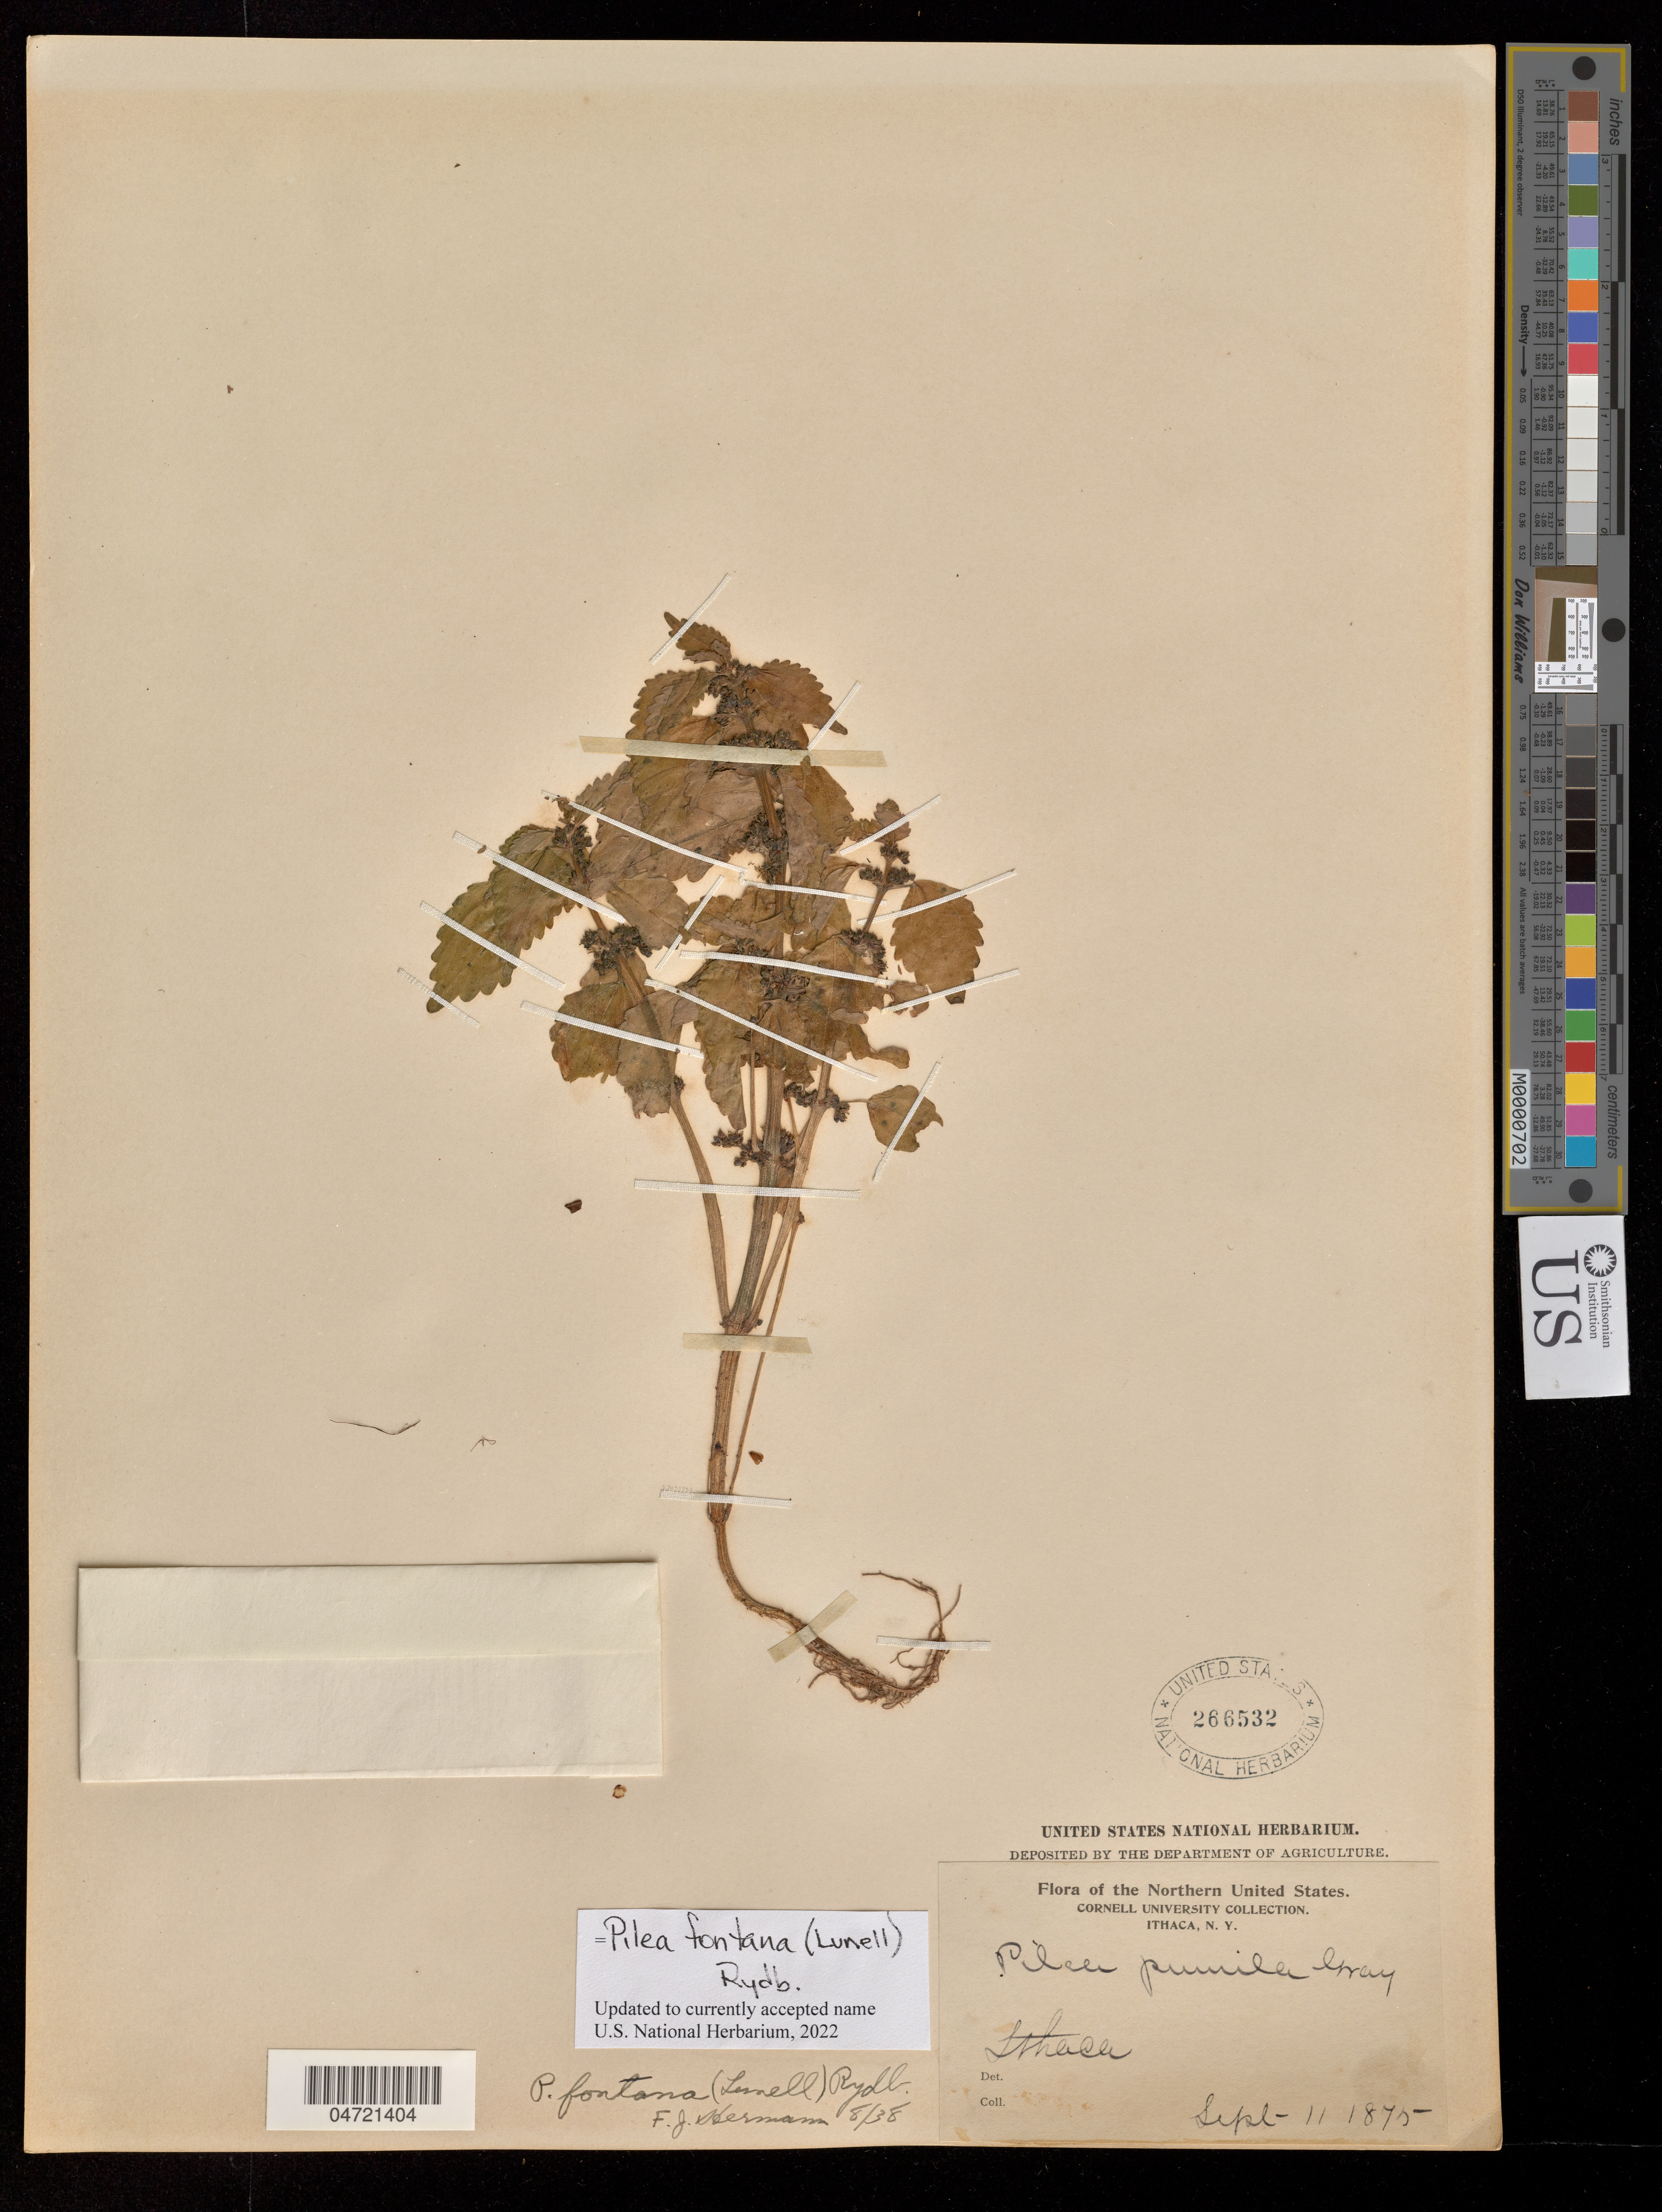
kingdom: Plantae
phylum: Tracheophyta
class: Magnoliopsida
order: Rosales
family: Urticaceae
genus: Pilea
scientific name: Pilea fontana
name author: (Lunell) Rydb.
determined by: Hermann, F. J.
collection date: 1875-09-11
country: United States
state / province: New York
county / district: Thompkins County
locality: Ithaca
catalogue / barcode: US 266532